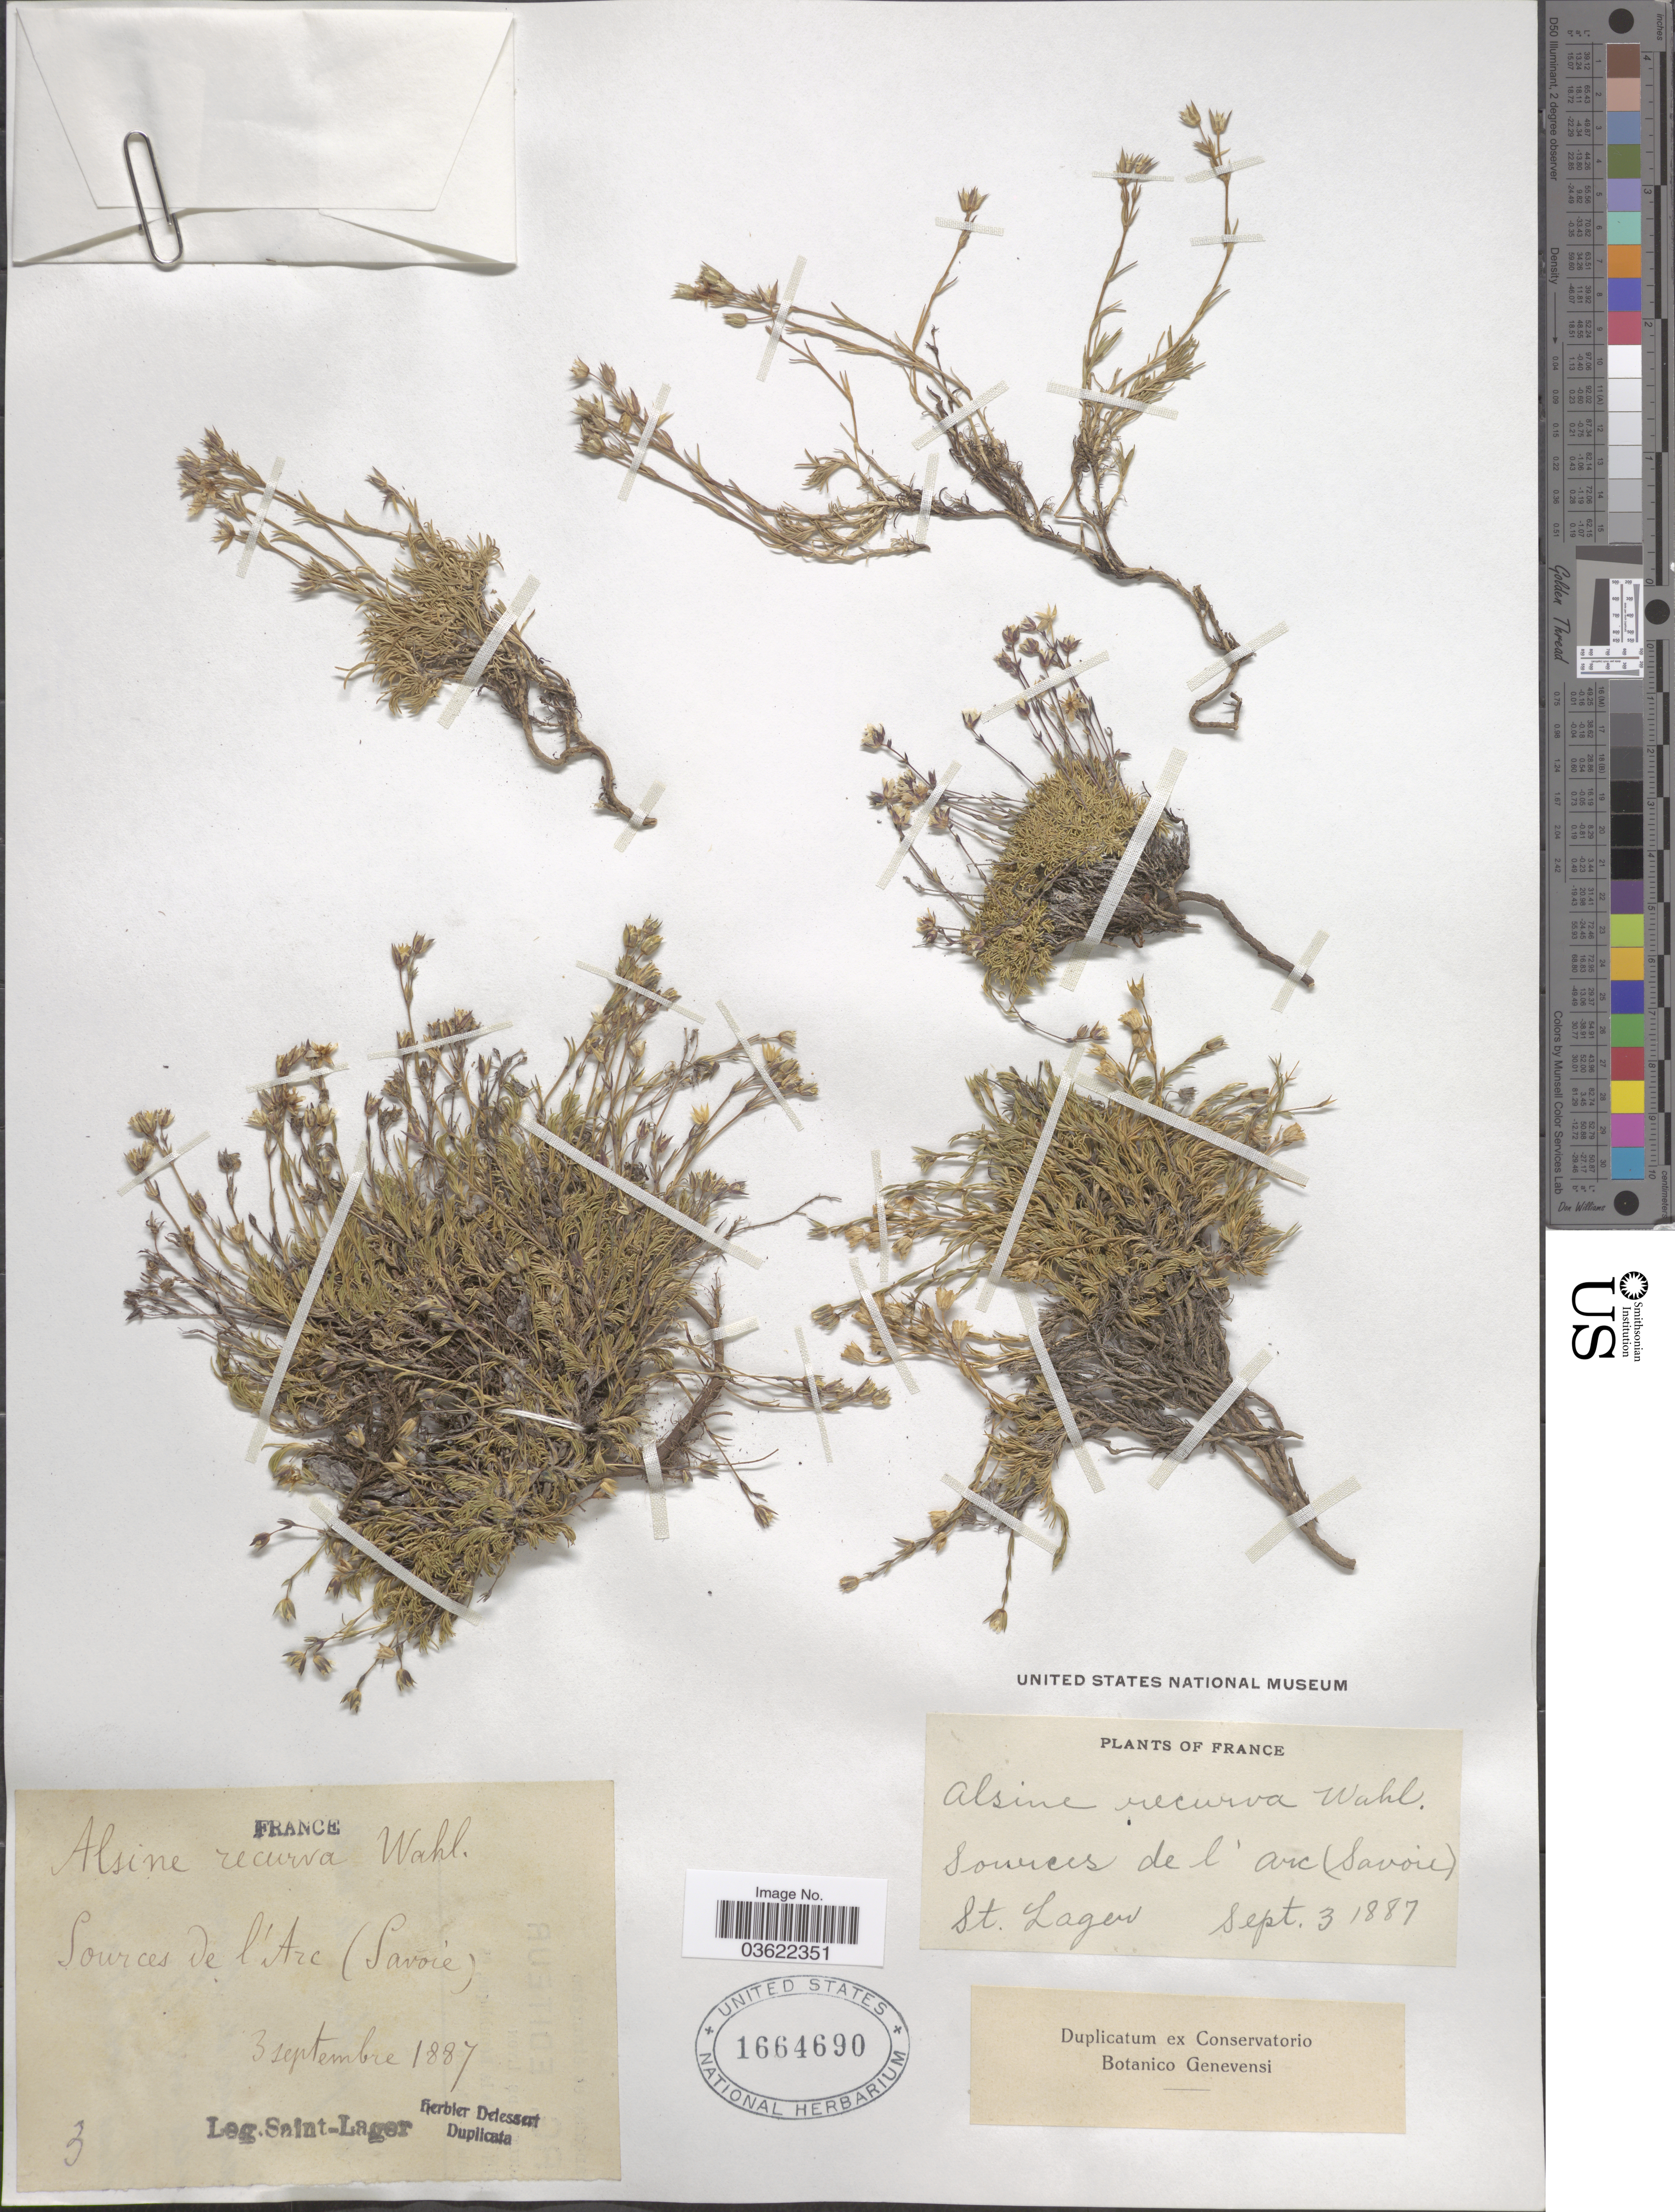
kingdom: Plantae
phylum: Tracheophyta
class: Magnoliopsida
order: Caryophyllales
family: Caryophyllaceae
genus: Arenaria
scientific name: Arenaria recurva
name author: All.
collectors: Saint-Lager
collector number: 3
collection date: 1887-09-03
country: France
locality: Sources de l'Arc (Savoie).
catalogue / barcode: US 1664690